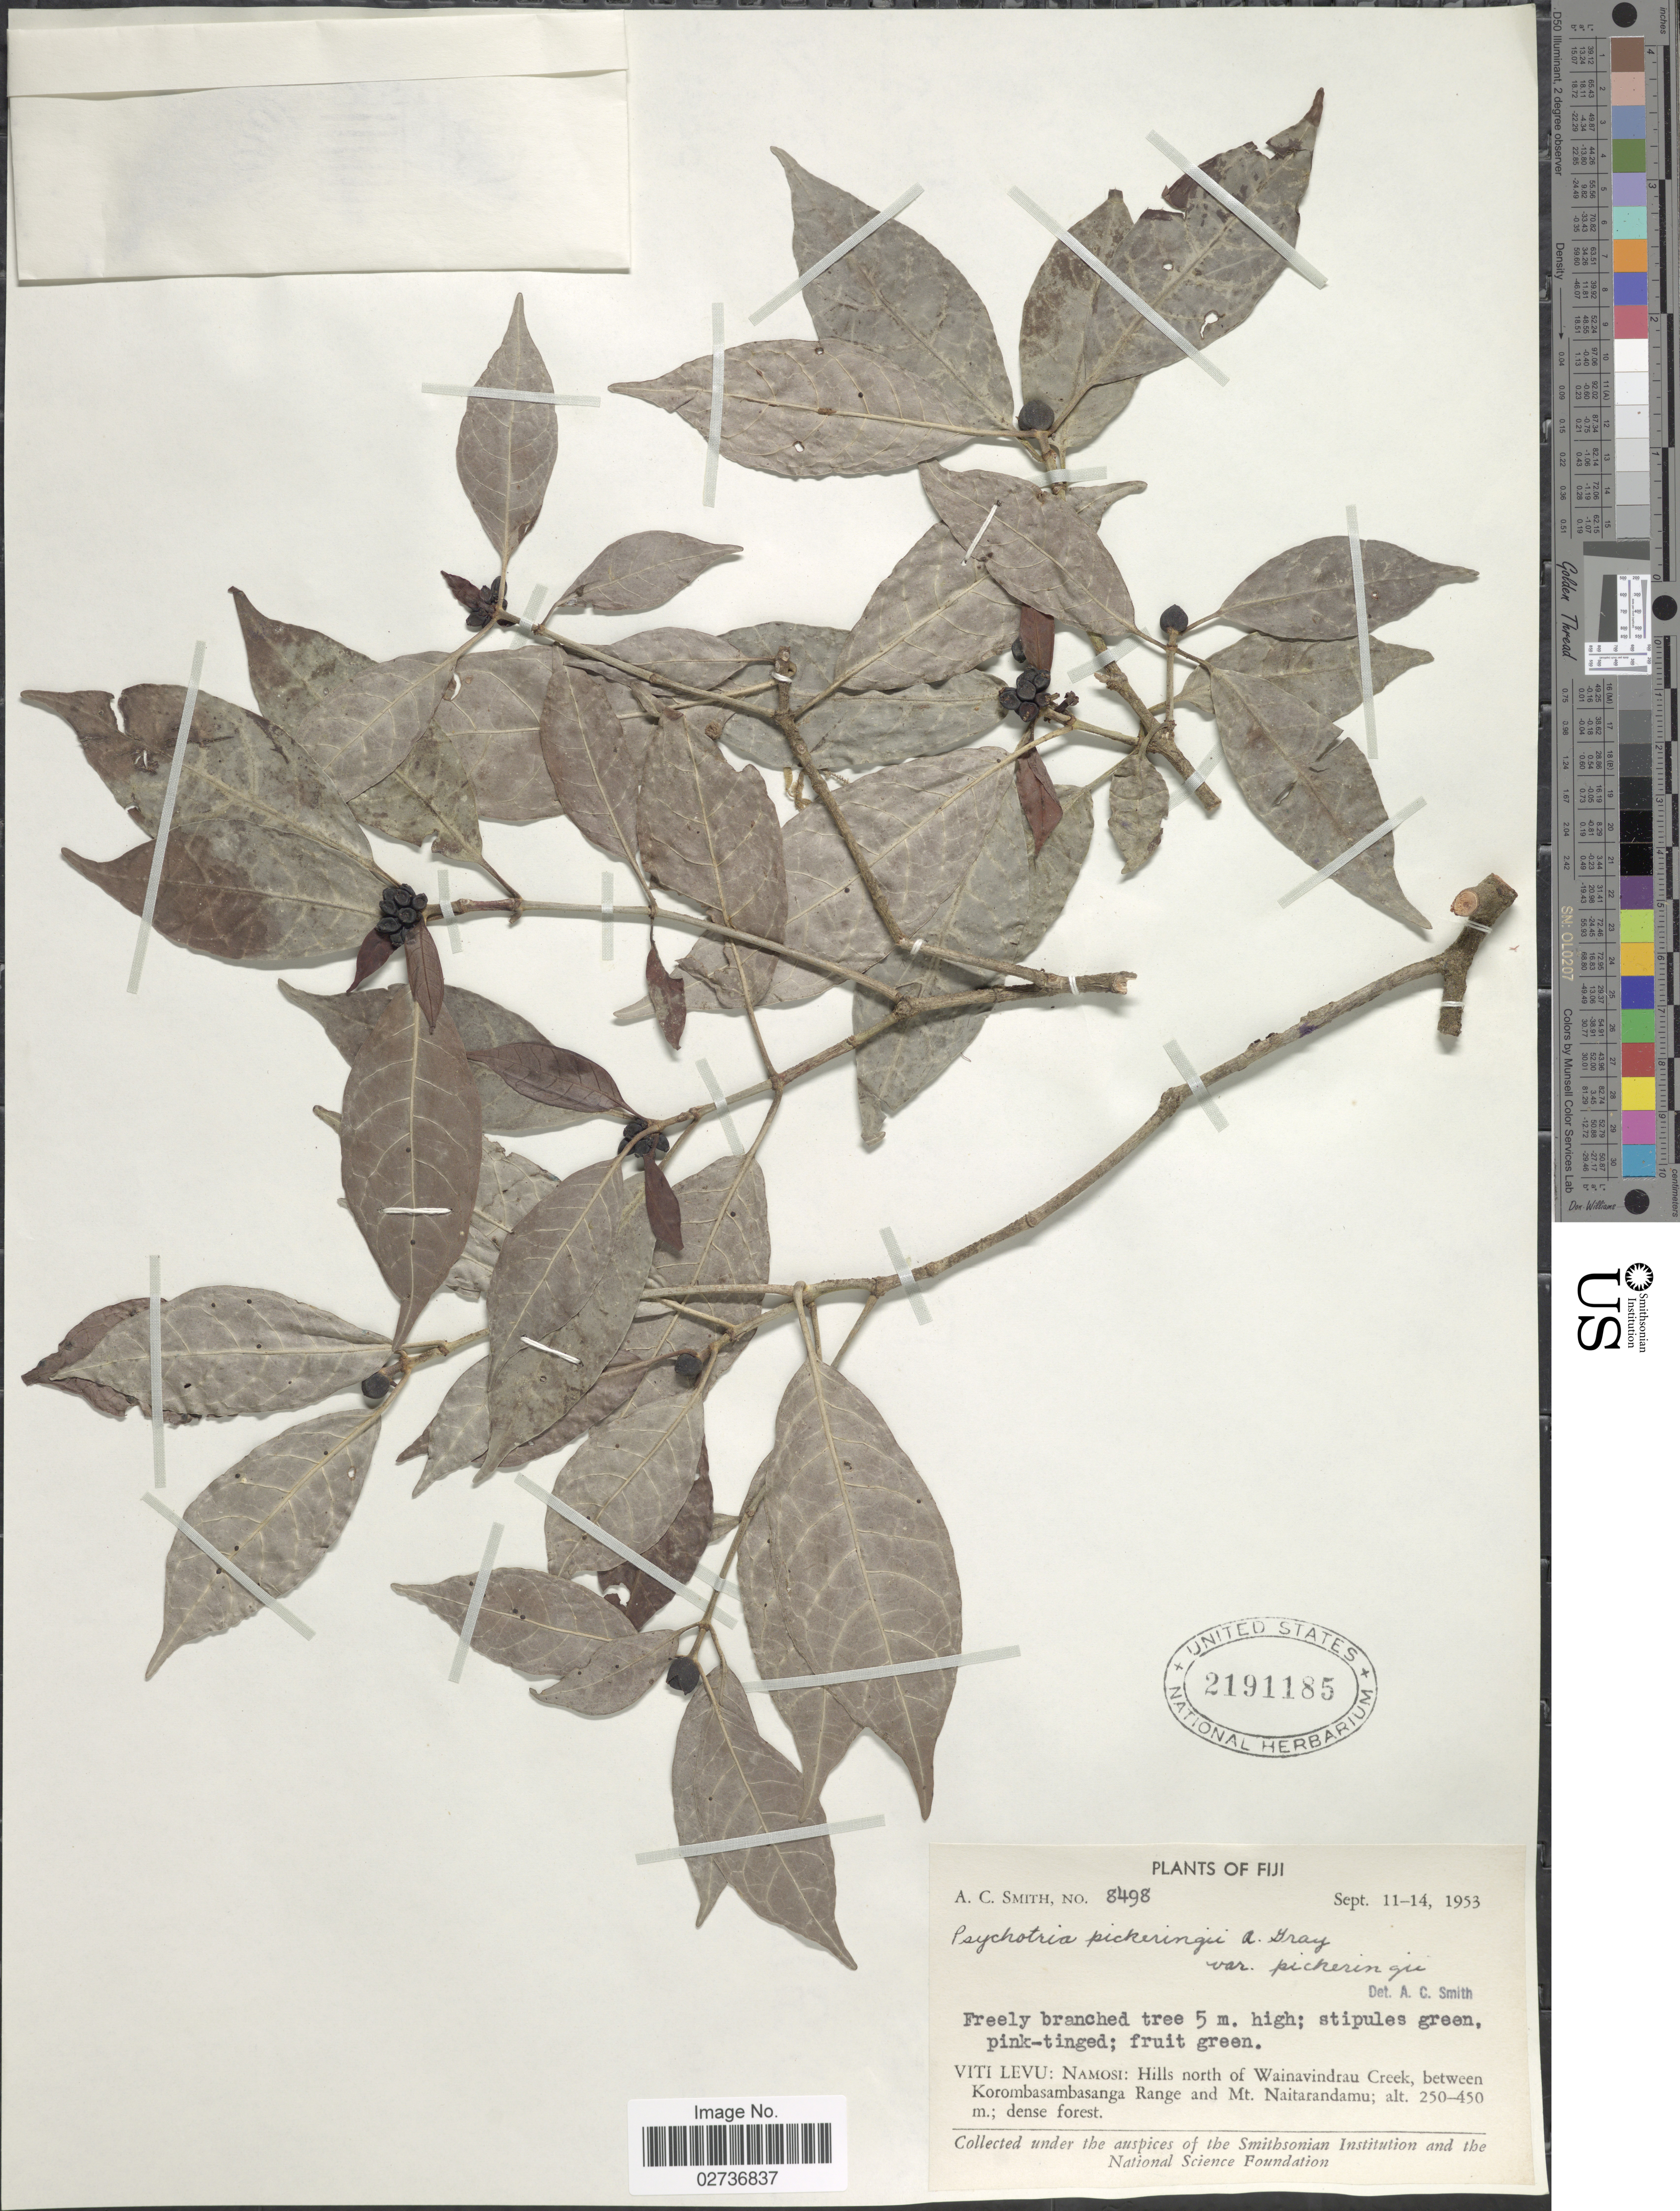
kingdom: Plantae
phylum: Tracheophyta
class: Magnoliopsida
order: Gentianales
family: Rubiaceae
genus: Psychotria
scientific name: Psychotria pickeringii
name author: A. Gray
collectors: A. C. Smith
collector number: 8498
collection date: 1953-09-11/1953-09-14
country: Fiji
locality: Viti Levu: Namosi: Hills north of Wainavindrau Creek, between Korombasambasanga Range and Mt. Naitarandamu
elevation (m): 250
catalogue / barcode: US 2191185